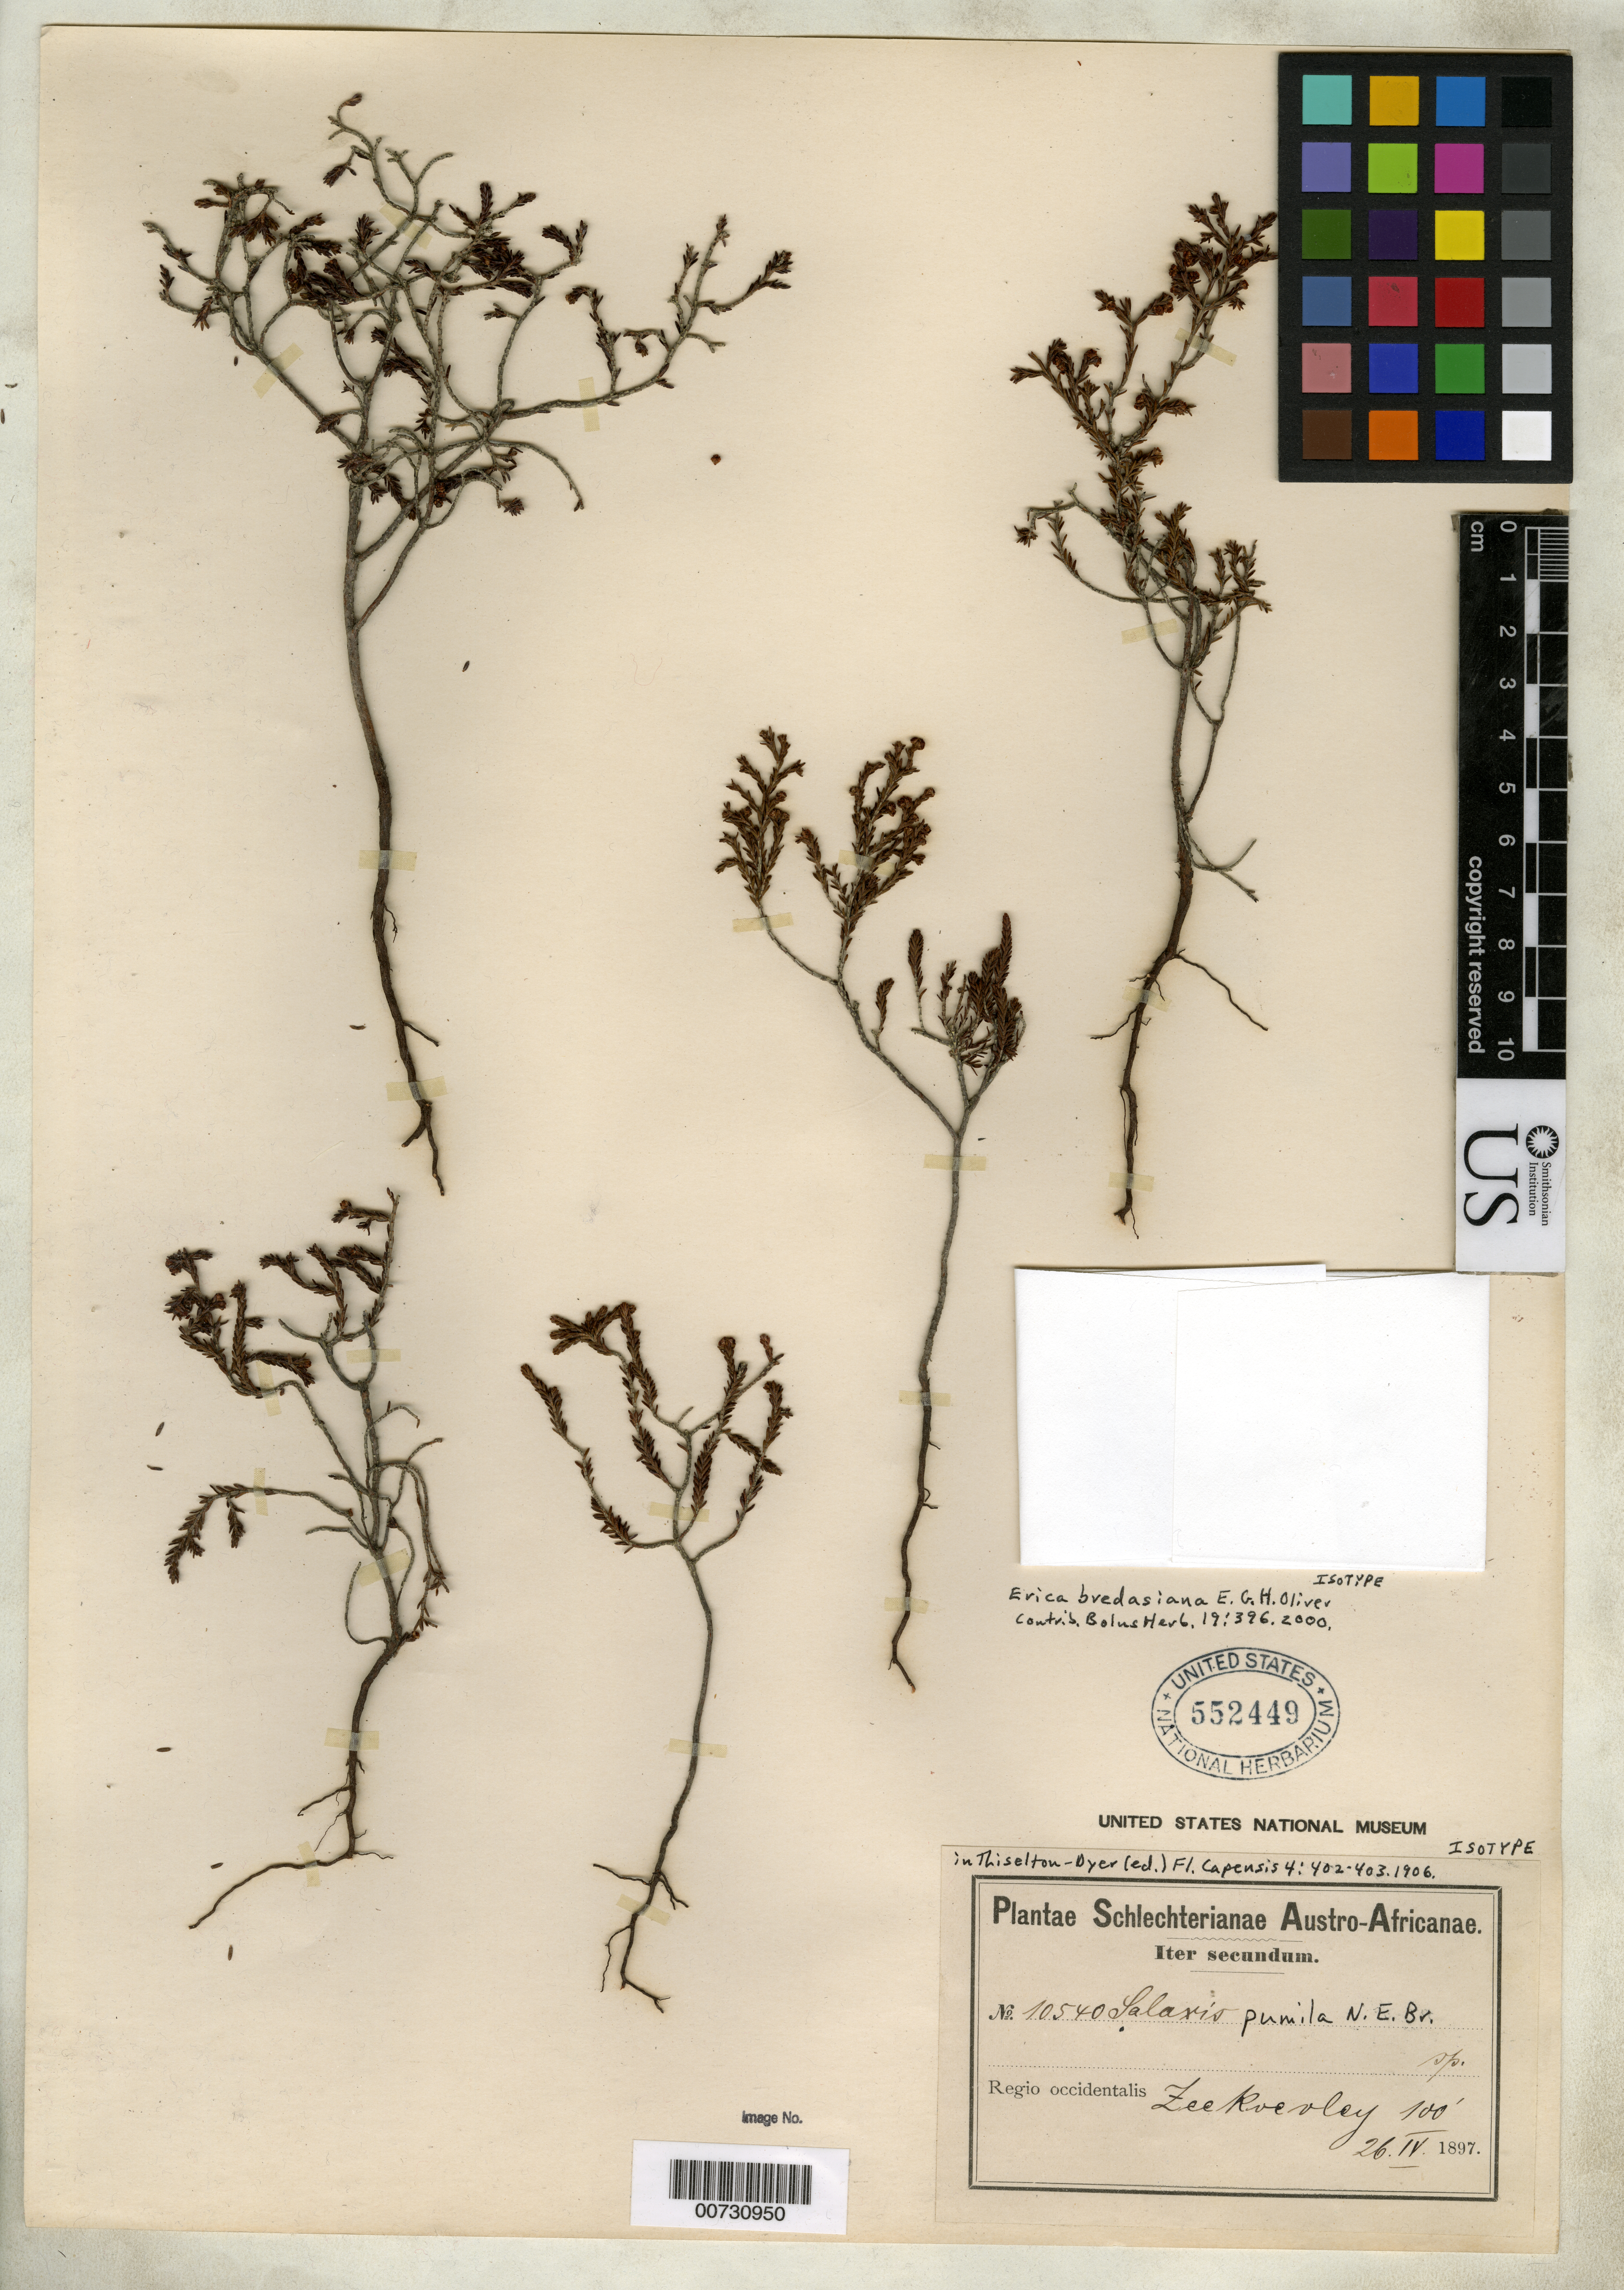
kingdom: Plantae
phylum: Tracheophyta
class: Magnoliopsida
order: Ericales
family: Ericaceae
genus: Salaxis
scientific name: Salaxis pumila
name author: N.E. Br. in Dyer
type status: Isotype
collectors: F. R. R. Schlechter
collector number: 10540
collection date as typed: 26 Apr 1897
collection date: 1897-04-26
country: South Africa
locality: Regio occidentalis, Zee Koe vley.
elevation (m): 30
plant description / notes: Collection (but not US sheet) cited by E.G.H. Oliver, 2000, Contr. Bolus Herb. 19: 396.; Also an isotype of Erica bredasiana E.G.H. Oliver.; Nom. nov. for Salaxis pumila N.E. Brown (non Erica pumila Andr. 1809).; Also an isotype of Salaxis pumila N.E. Brown.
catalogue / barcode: US 552449